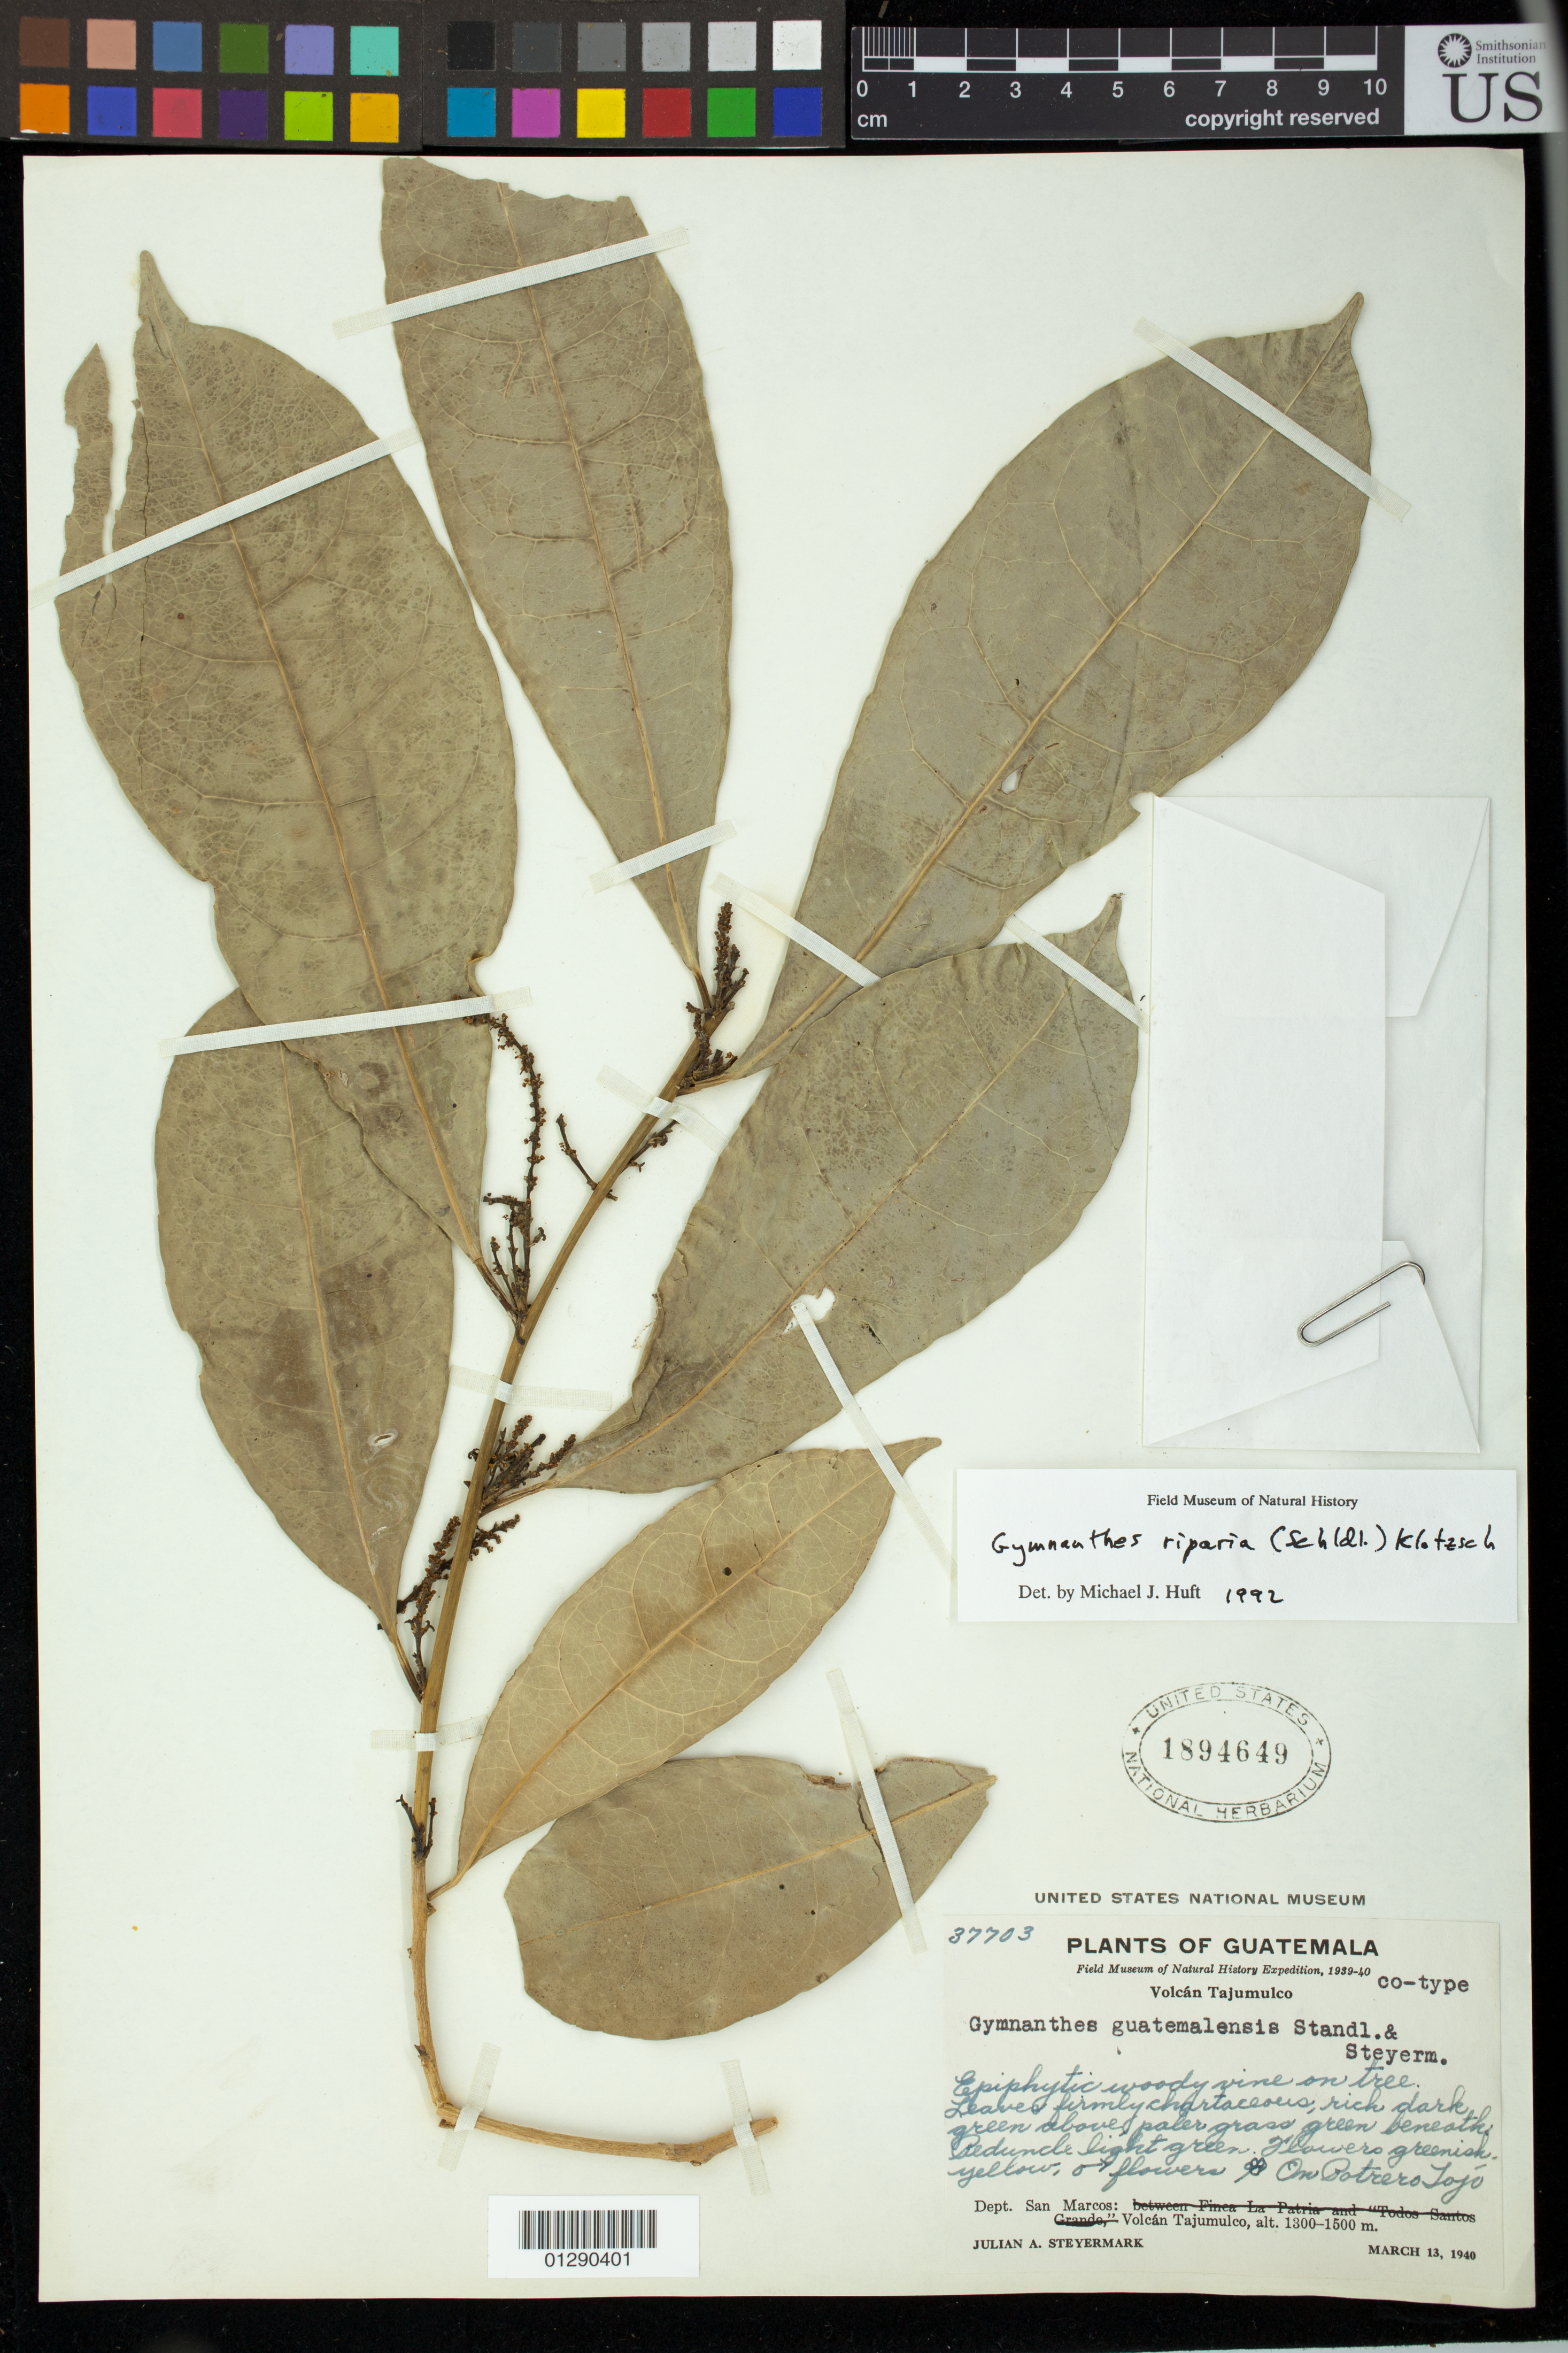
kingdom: Plantae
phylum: Tracheophyta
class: Magnoliopsida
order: Malpighiales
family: Euphorbiaceae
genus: Gymnanthes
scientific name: Gymnanthes lucida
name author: Sw.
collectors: J. Steyermark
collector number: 37703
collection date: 1940-03-13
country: Guatemala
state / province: San Marcos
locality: Volcan Tajumulco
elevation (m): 1300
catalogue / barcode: US 1894649